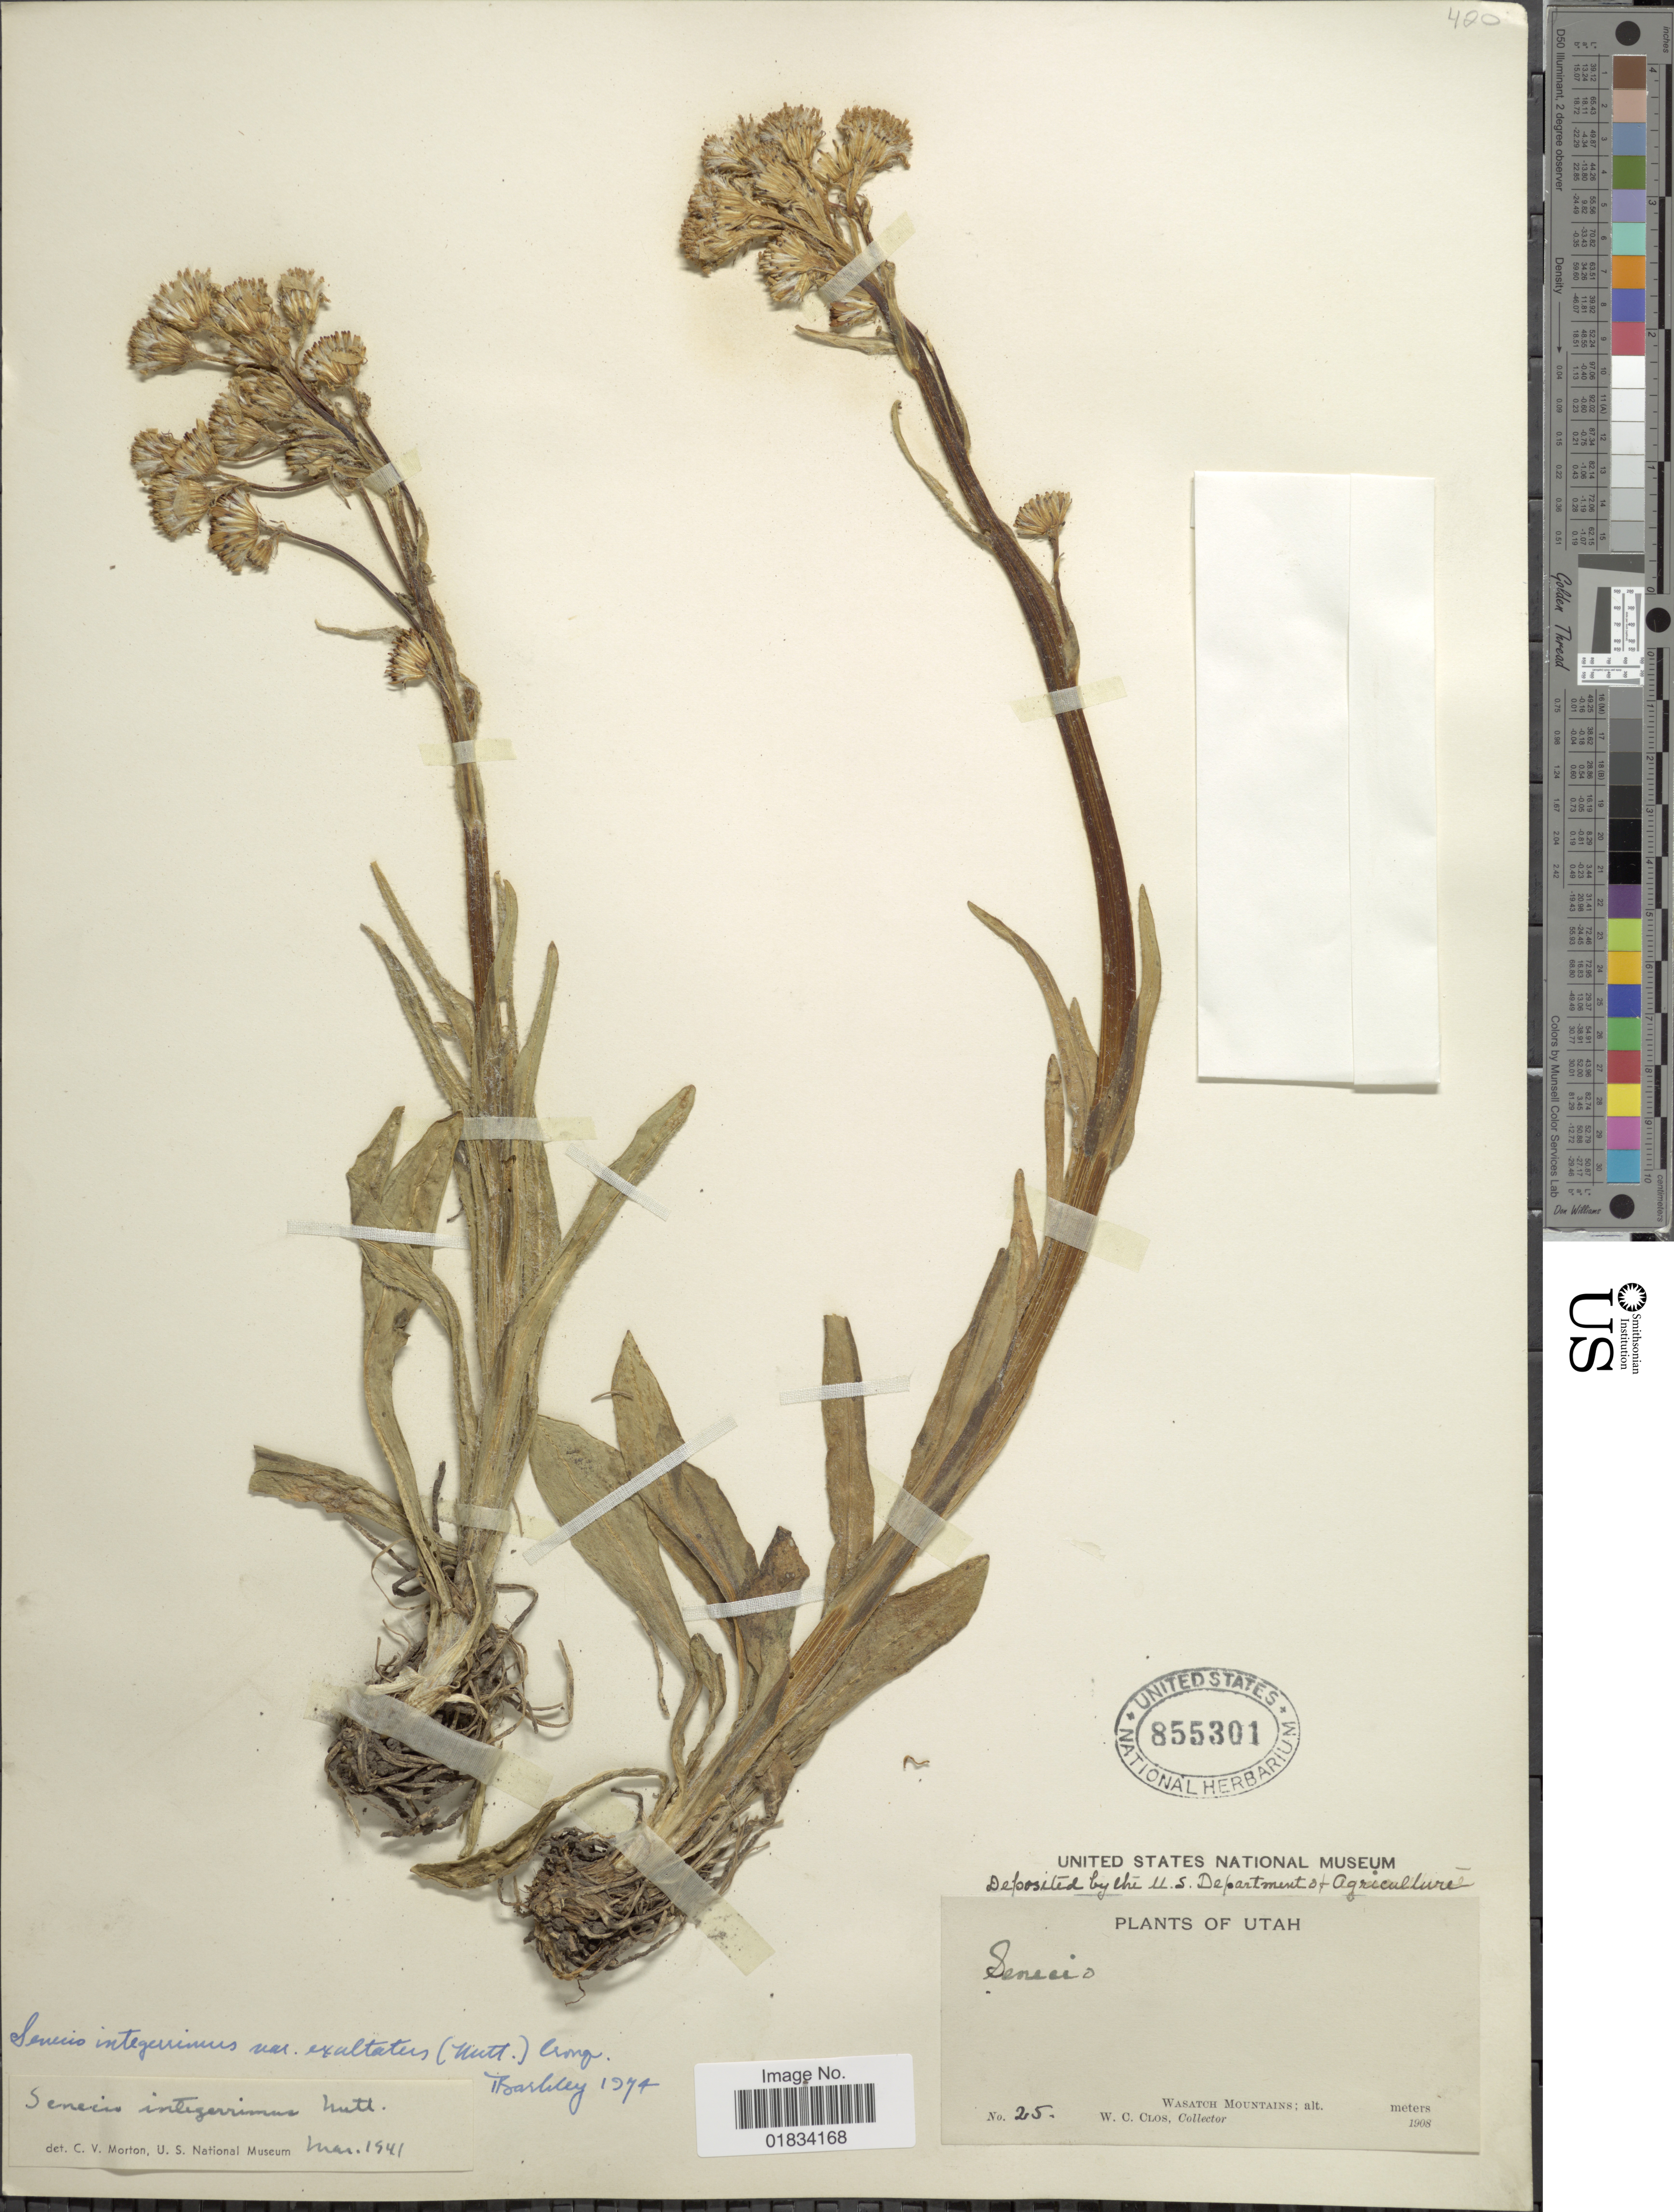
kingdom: Plantae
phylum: Tracheophyta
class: Magnoliopsida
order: Asterales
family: Asteraceae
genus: Senecio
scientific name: Senecio integerrimus var. exaltatus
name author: (Nutt.) Cronq.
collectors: W. C. Clos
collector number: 25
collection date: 1908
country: United States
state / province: Utah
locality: Wasatch Mountains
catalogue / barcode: US 855301